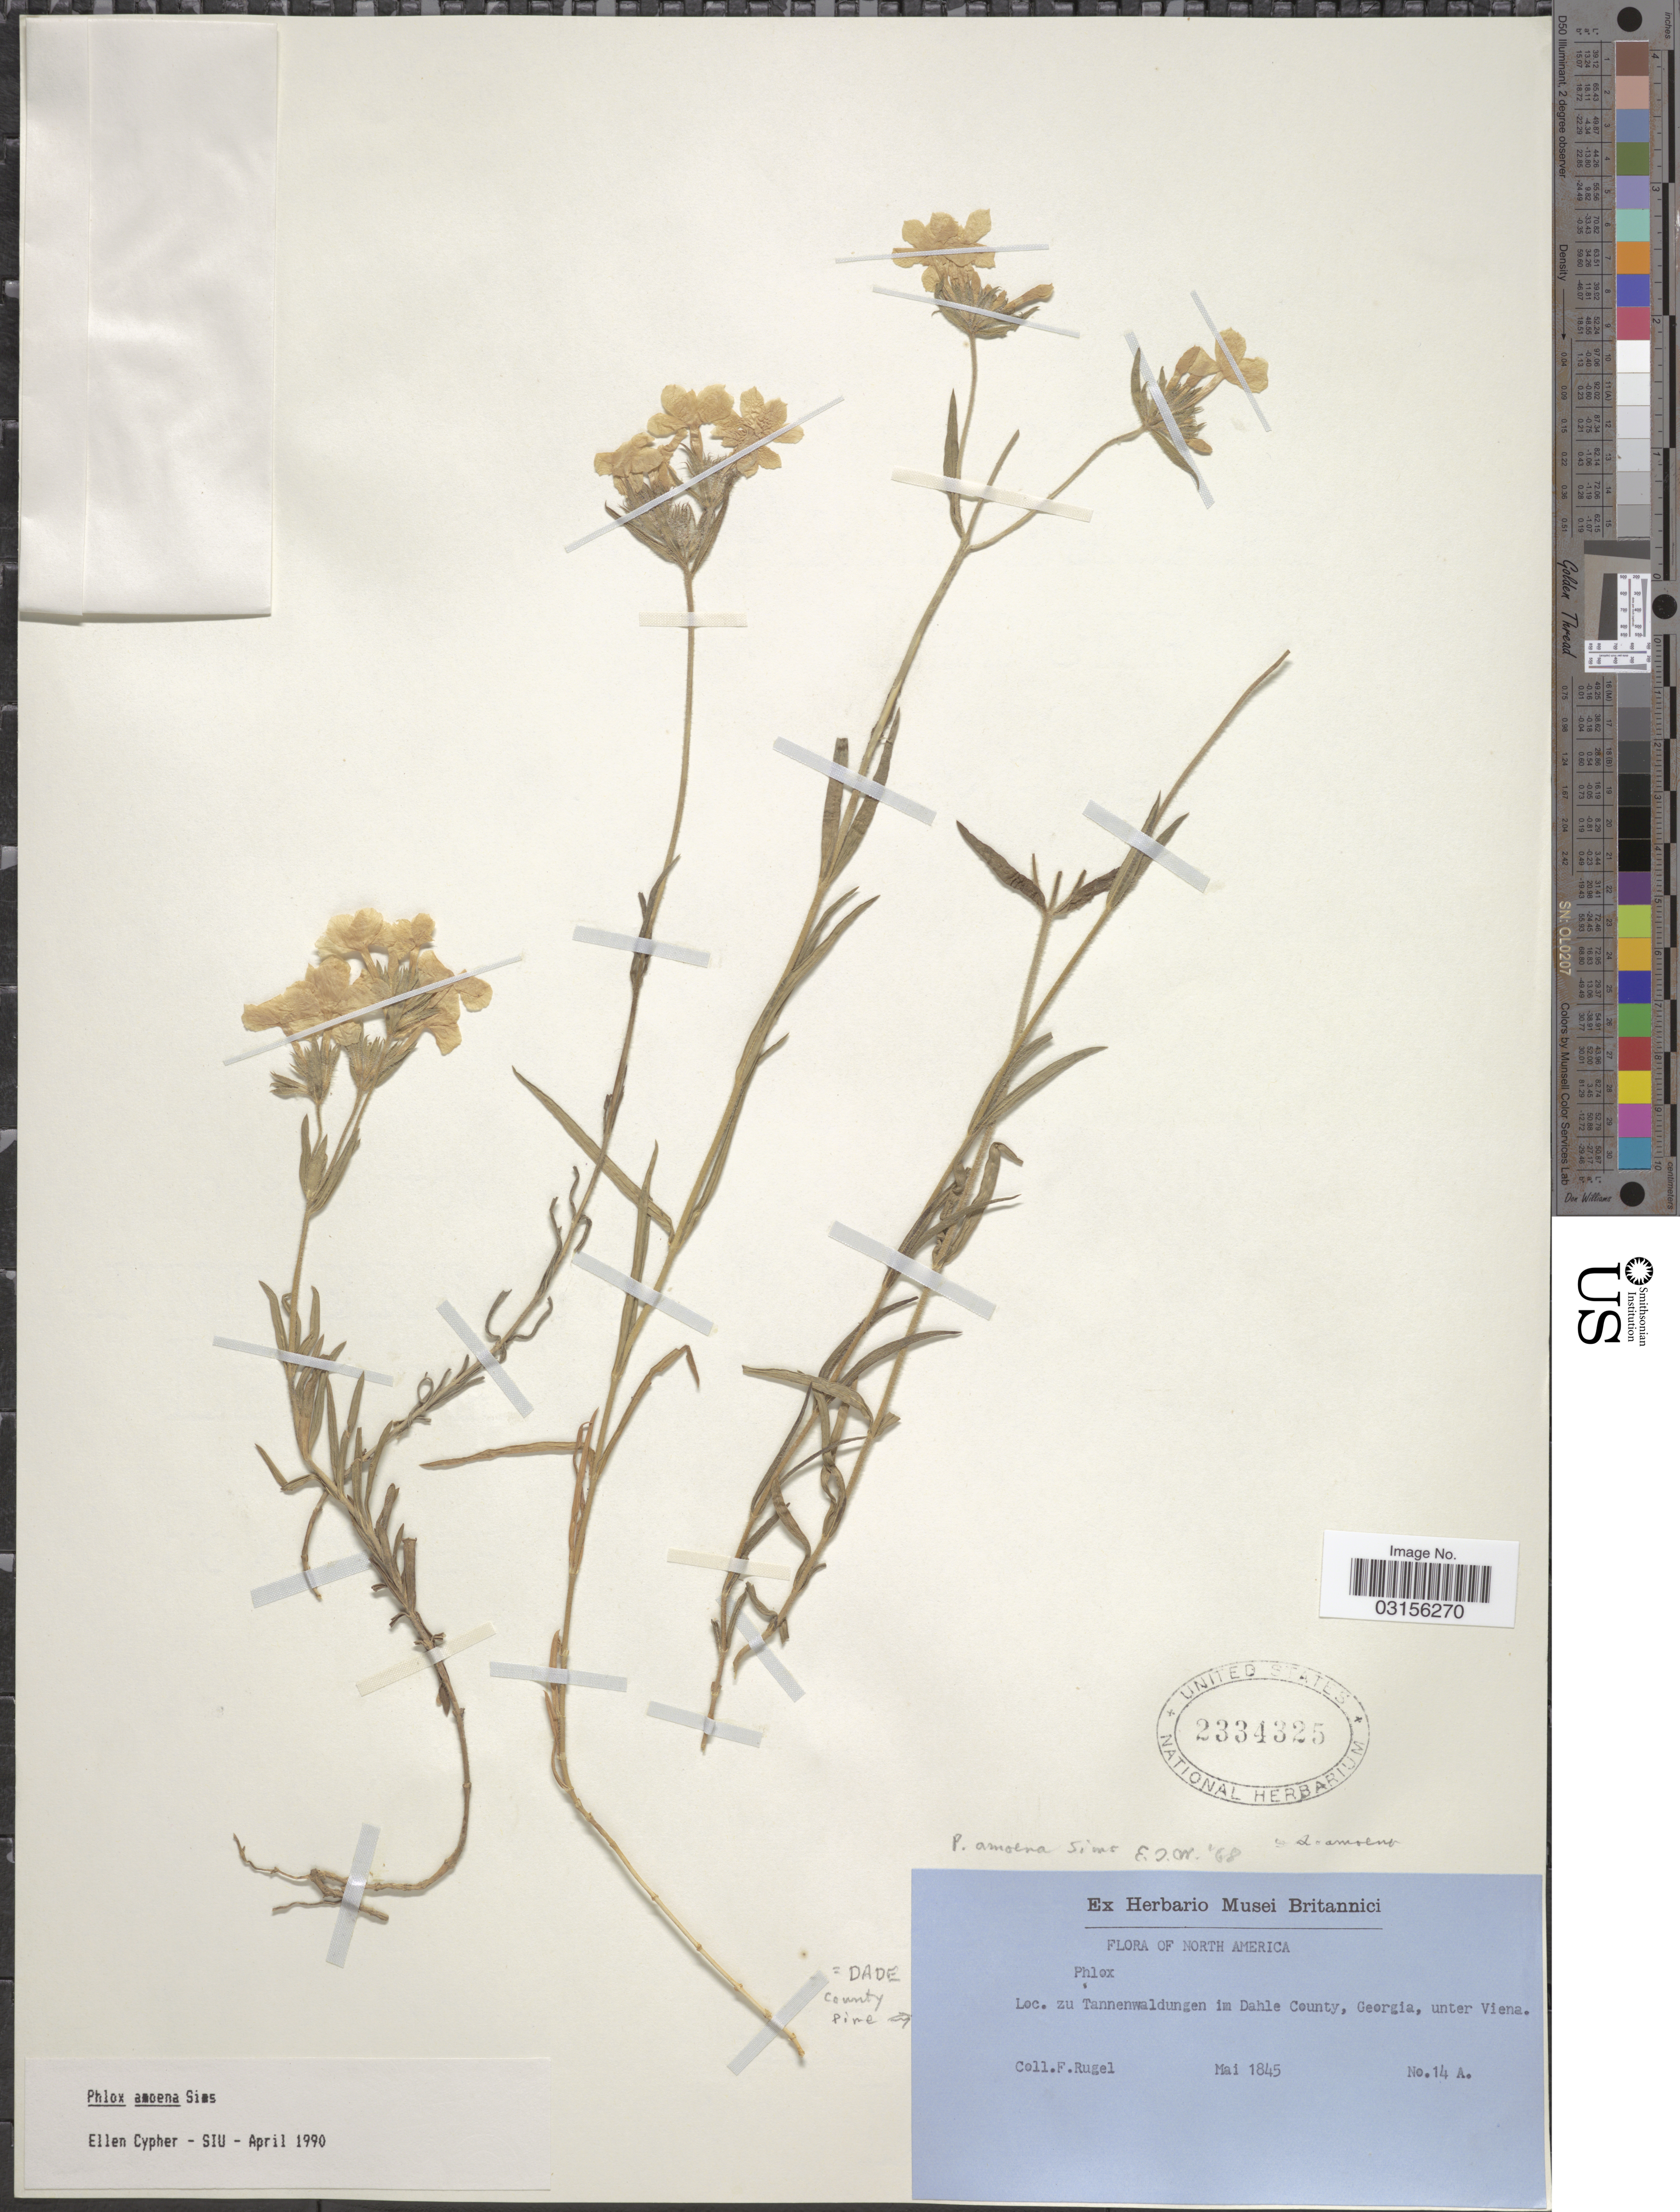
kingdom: Plantae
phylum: Tracheophyta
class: Magnoliopsida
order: Ericales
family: Polemoniaceae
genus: Phlox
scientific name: Phlox amoena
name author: Sims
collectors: F. Rugel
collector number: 14A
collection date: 1845-05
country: United States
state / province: Georgia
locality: Zu Tannenwaldungen im Dahle County, Georgia, unter Viena. Dade County.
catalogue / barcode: US 2334325